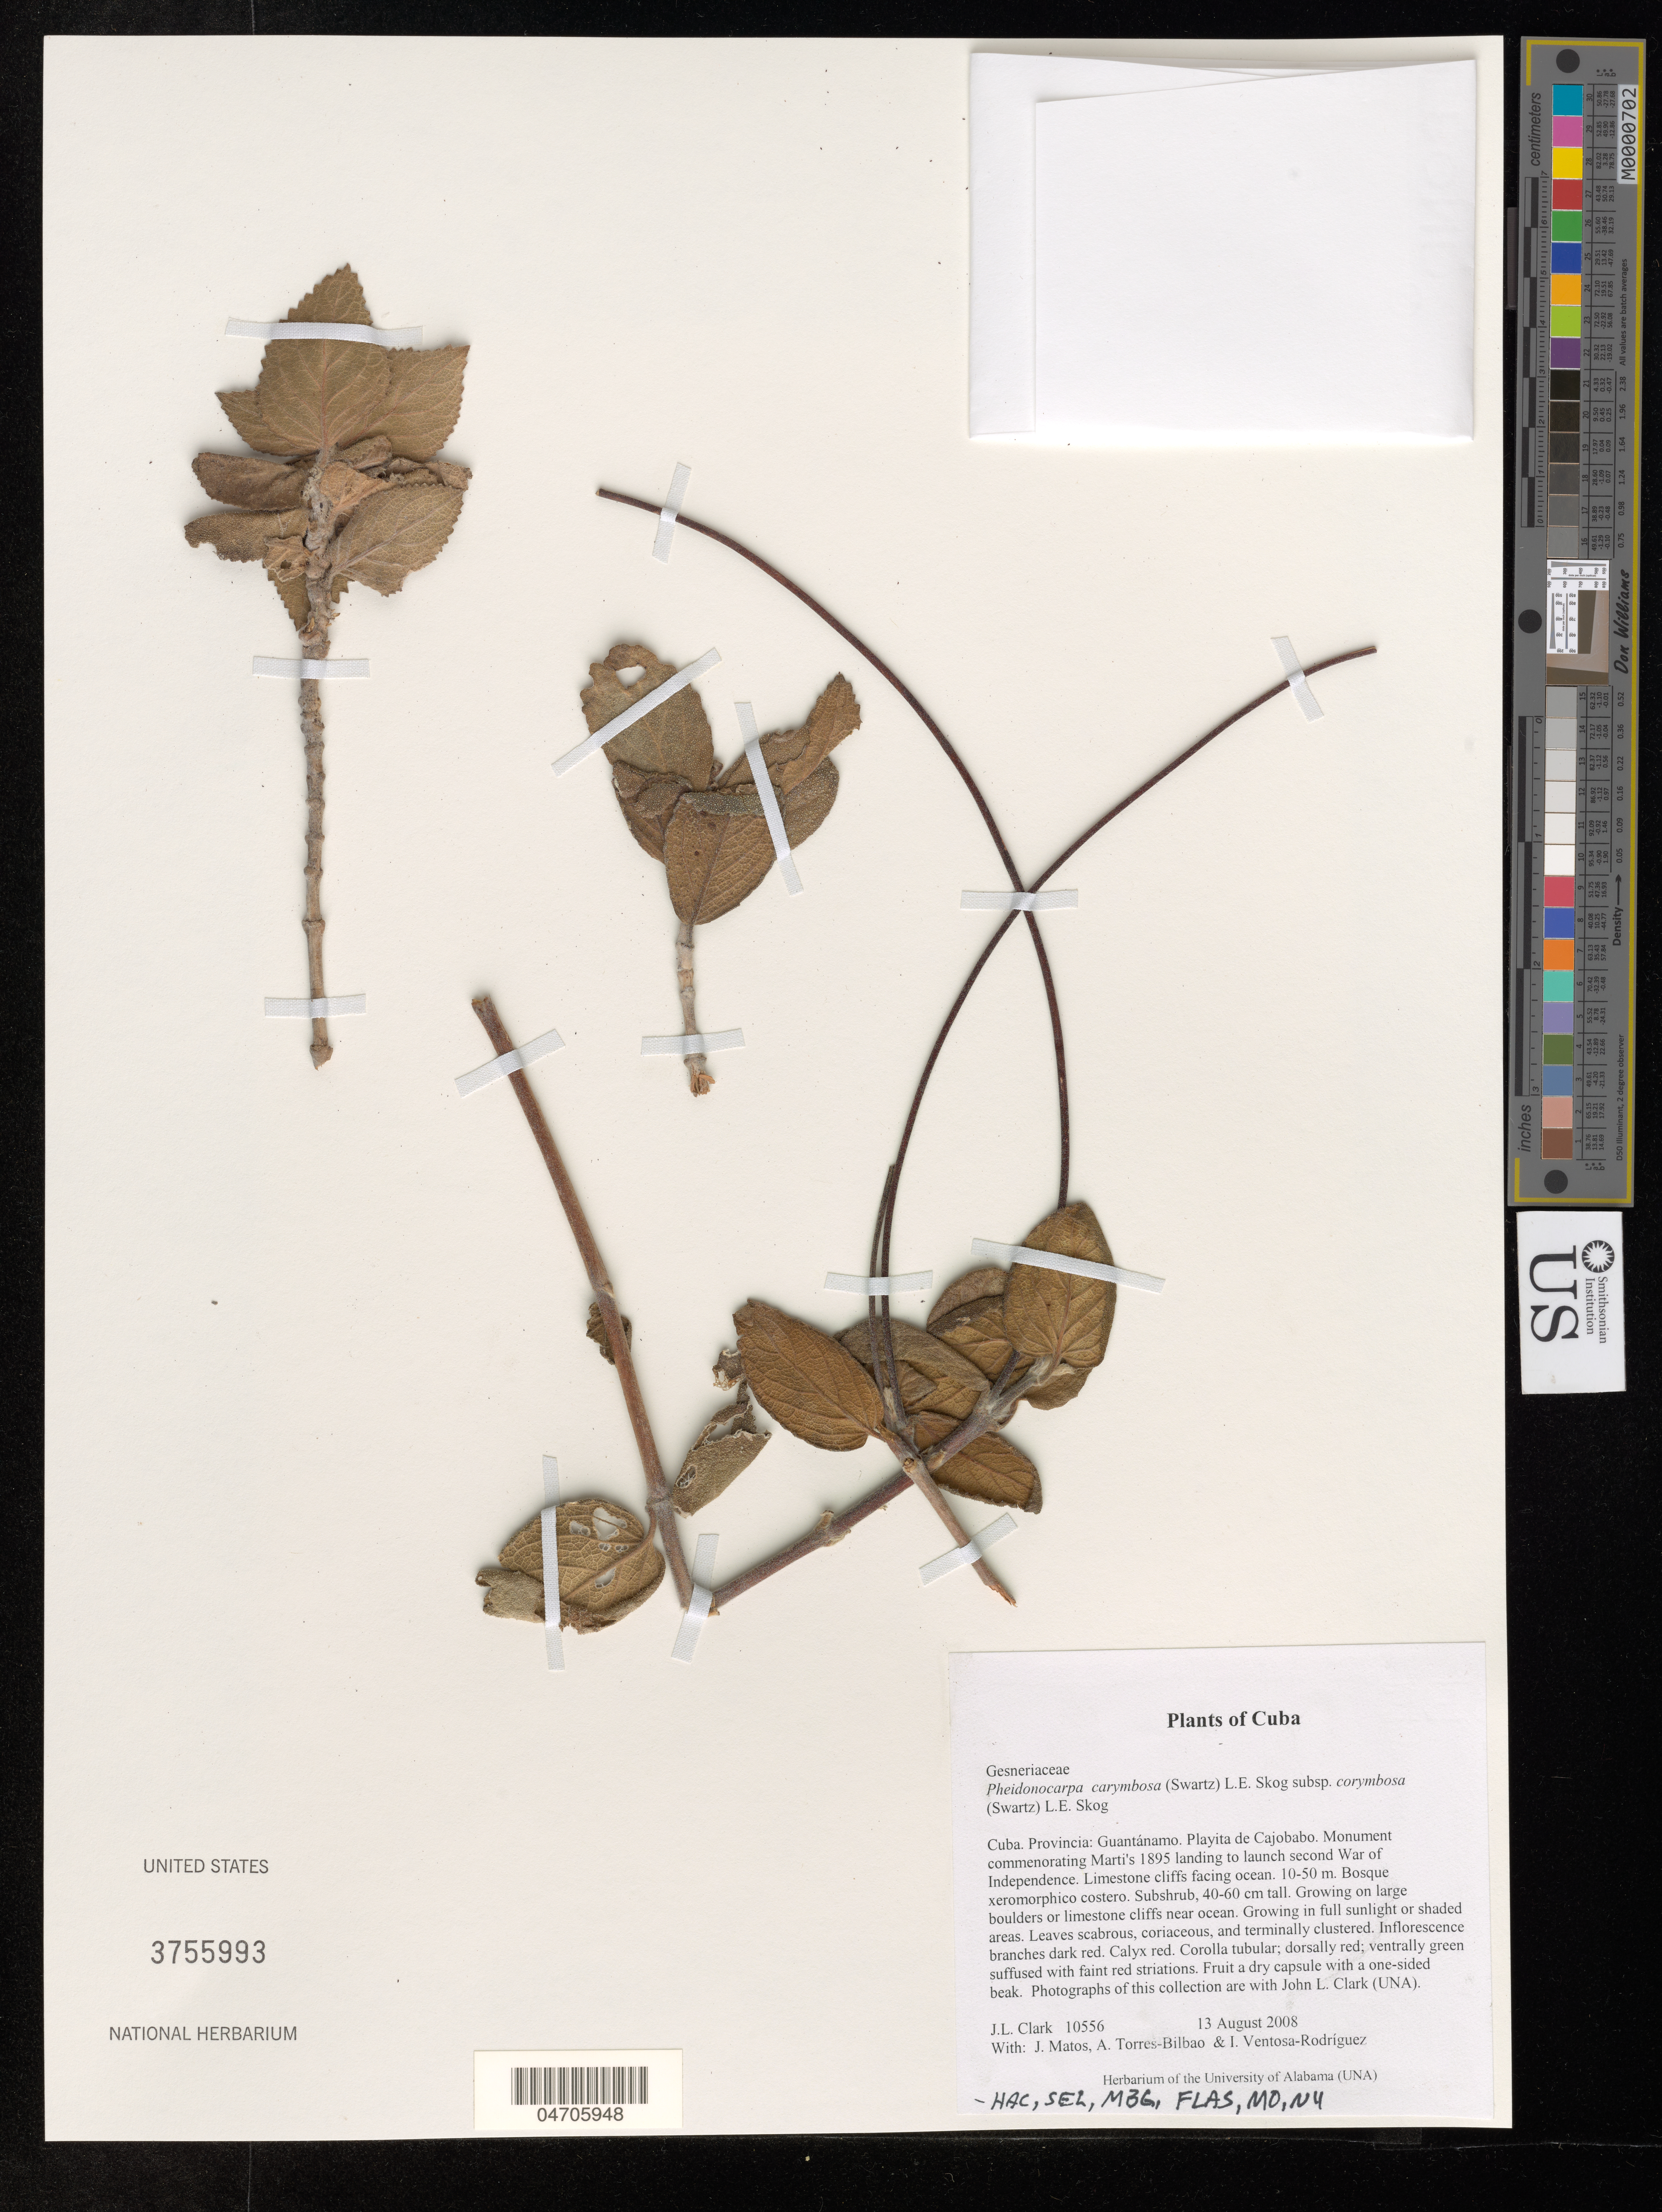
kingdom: Plantae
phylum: Tracheophyta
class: Magnoliopsida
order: Lamiales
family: Gesneriaceae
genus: Pheidonocarpa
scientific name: Pheidonocarpa corymbosa subsp. corymbosa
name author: (Sw.) L.E. Skog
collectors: J. L. Clark, J. Matos, A. Torres-Bilbao & I. Ventosa-Rodríquez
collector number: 10556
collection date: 2008-08-13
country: Cuba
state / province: Guantánamo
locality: Playita de Cajobabo. Monument commemorating Marti's 1895 landing to launch second War of Independence.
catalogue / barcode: US 3755993